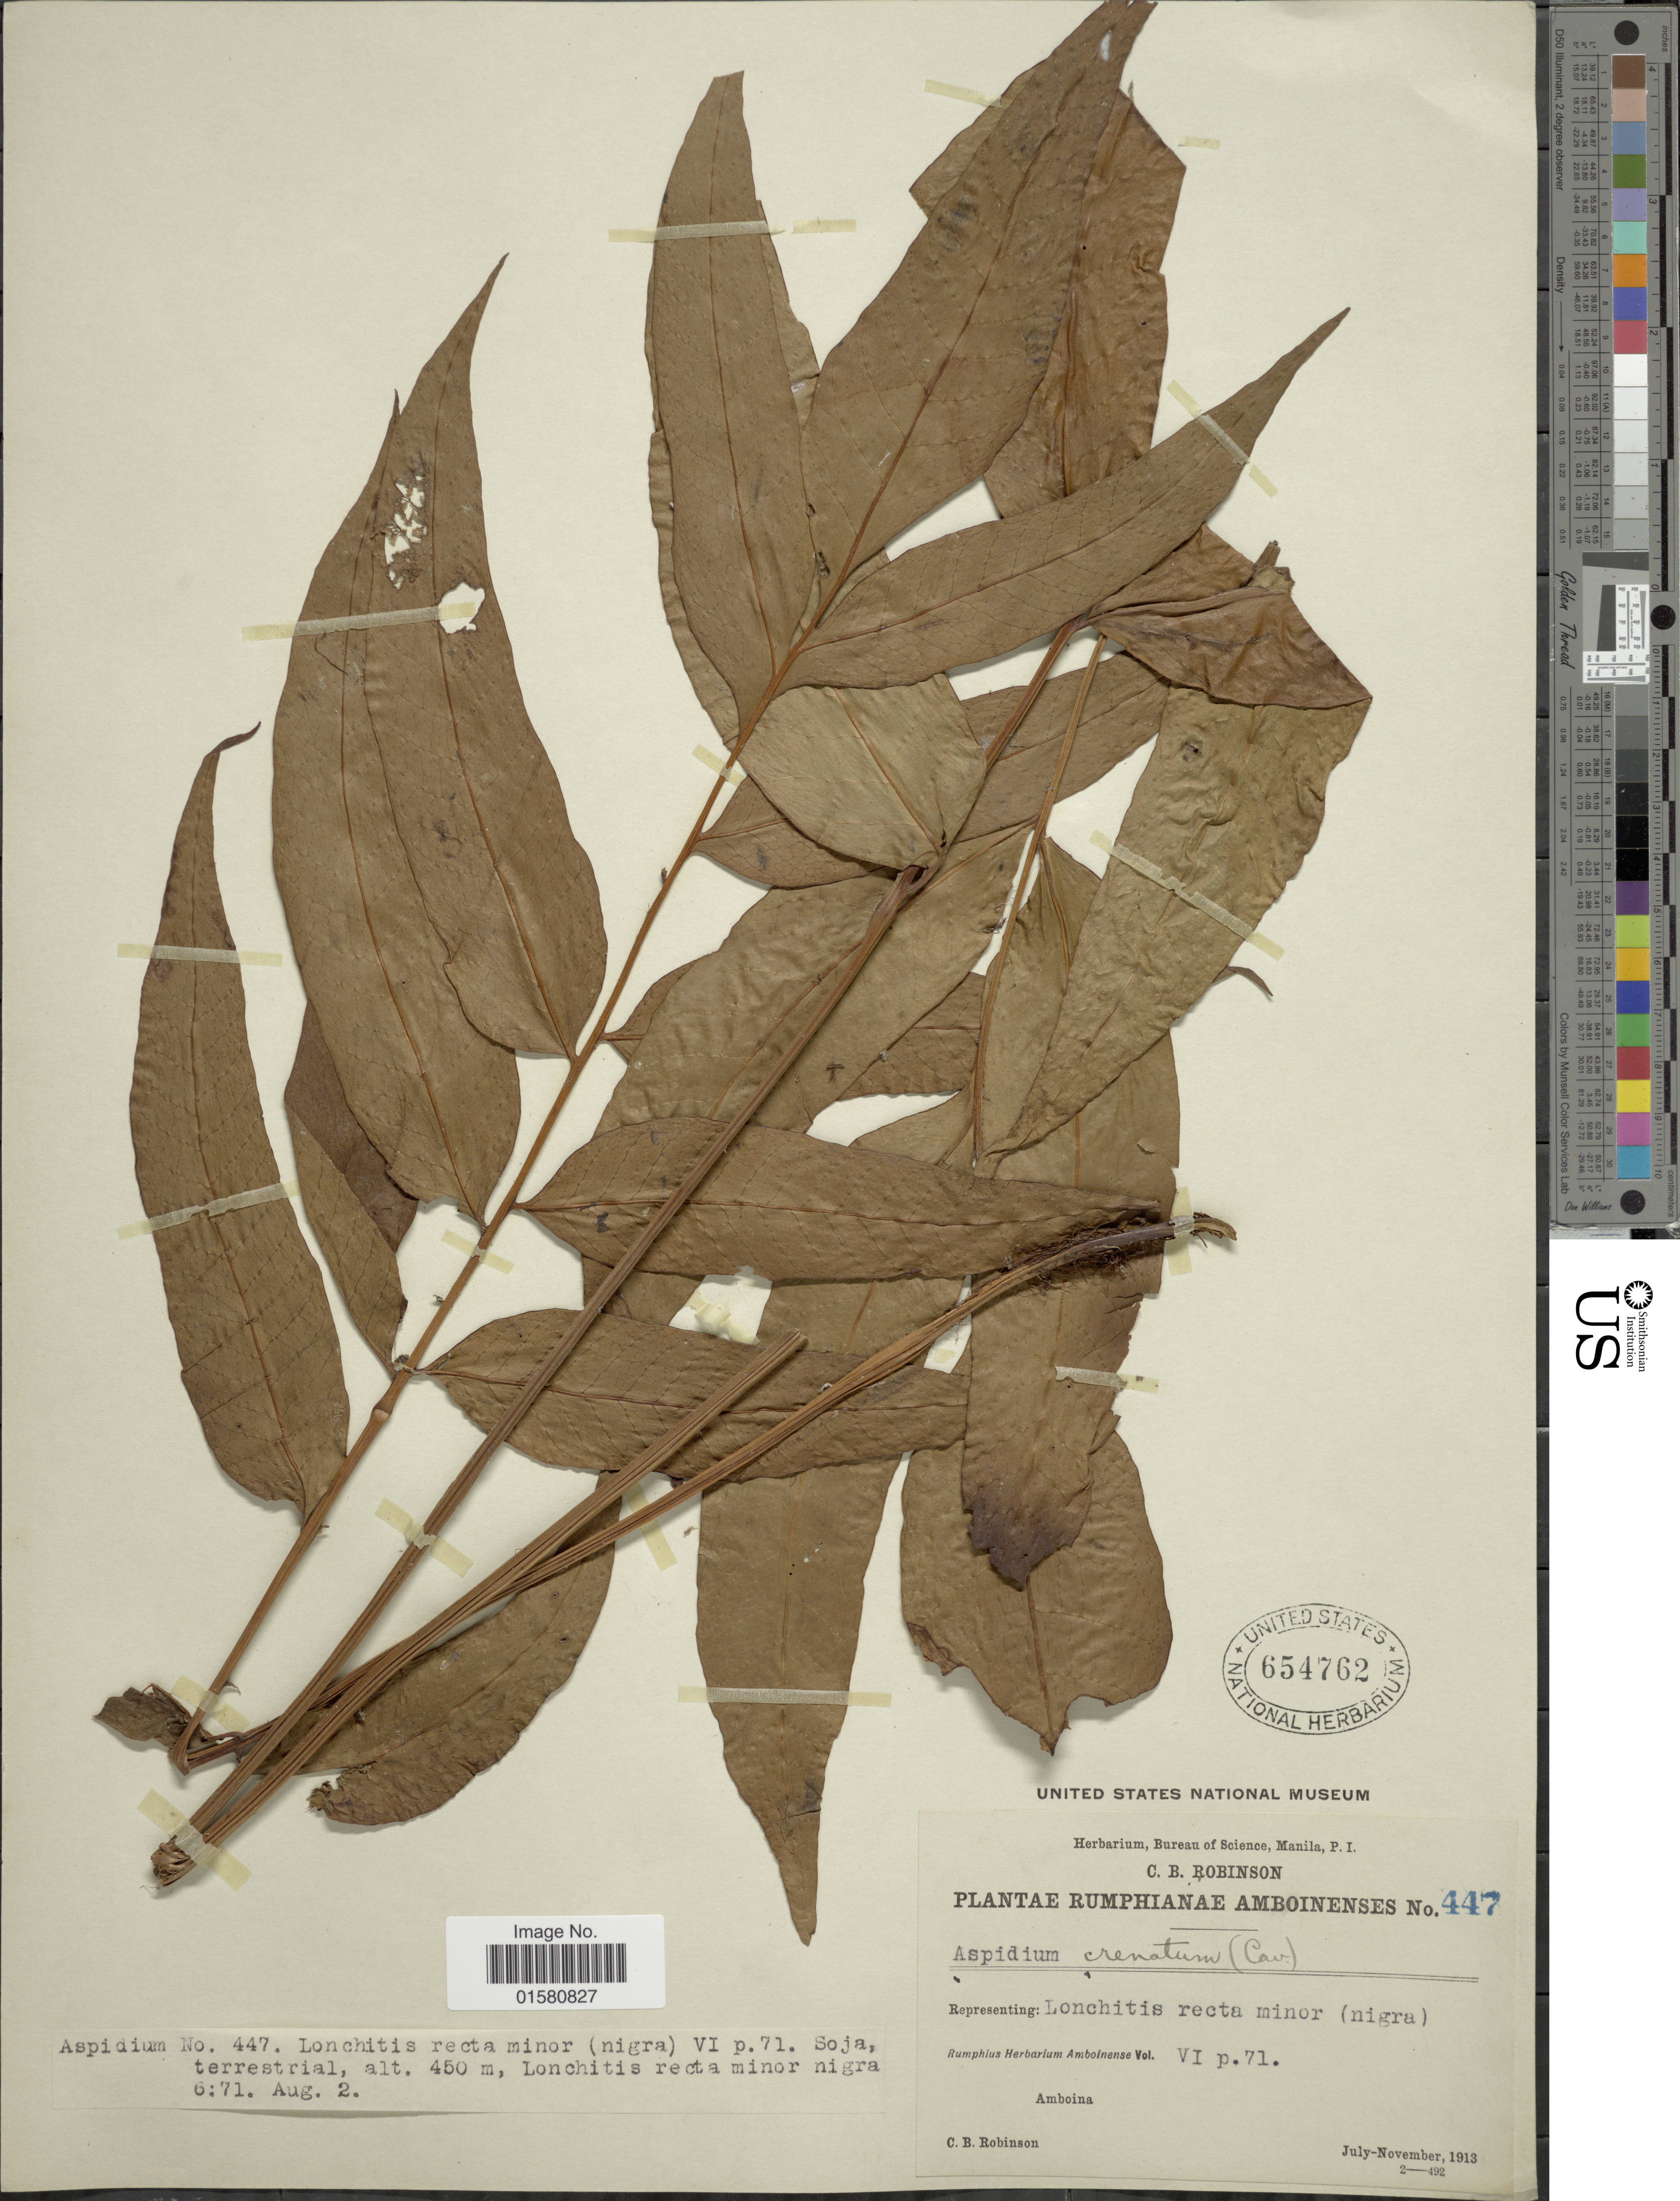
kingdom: Plantae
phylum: Tracheophyta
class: Polypodiopsida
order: Polypodiales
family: Tectariaceae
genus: Tectaria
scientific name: Tectaria crenata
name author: Cav.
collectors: C. Robinson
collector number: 447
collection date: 1913-07/1913-11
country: Indonesia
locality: Amboina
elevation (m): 450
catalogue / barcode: US 654762